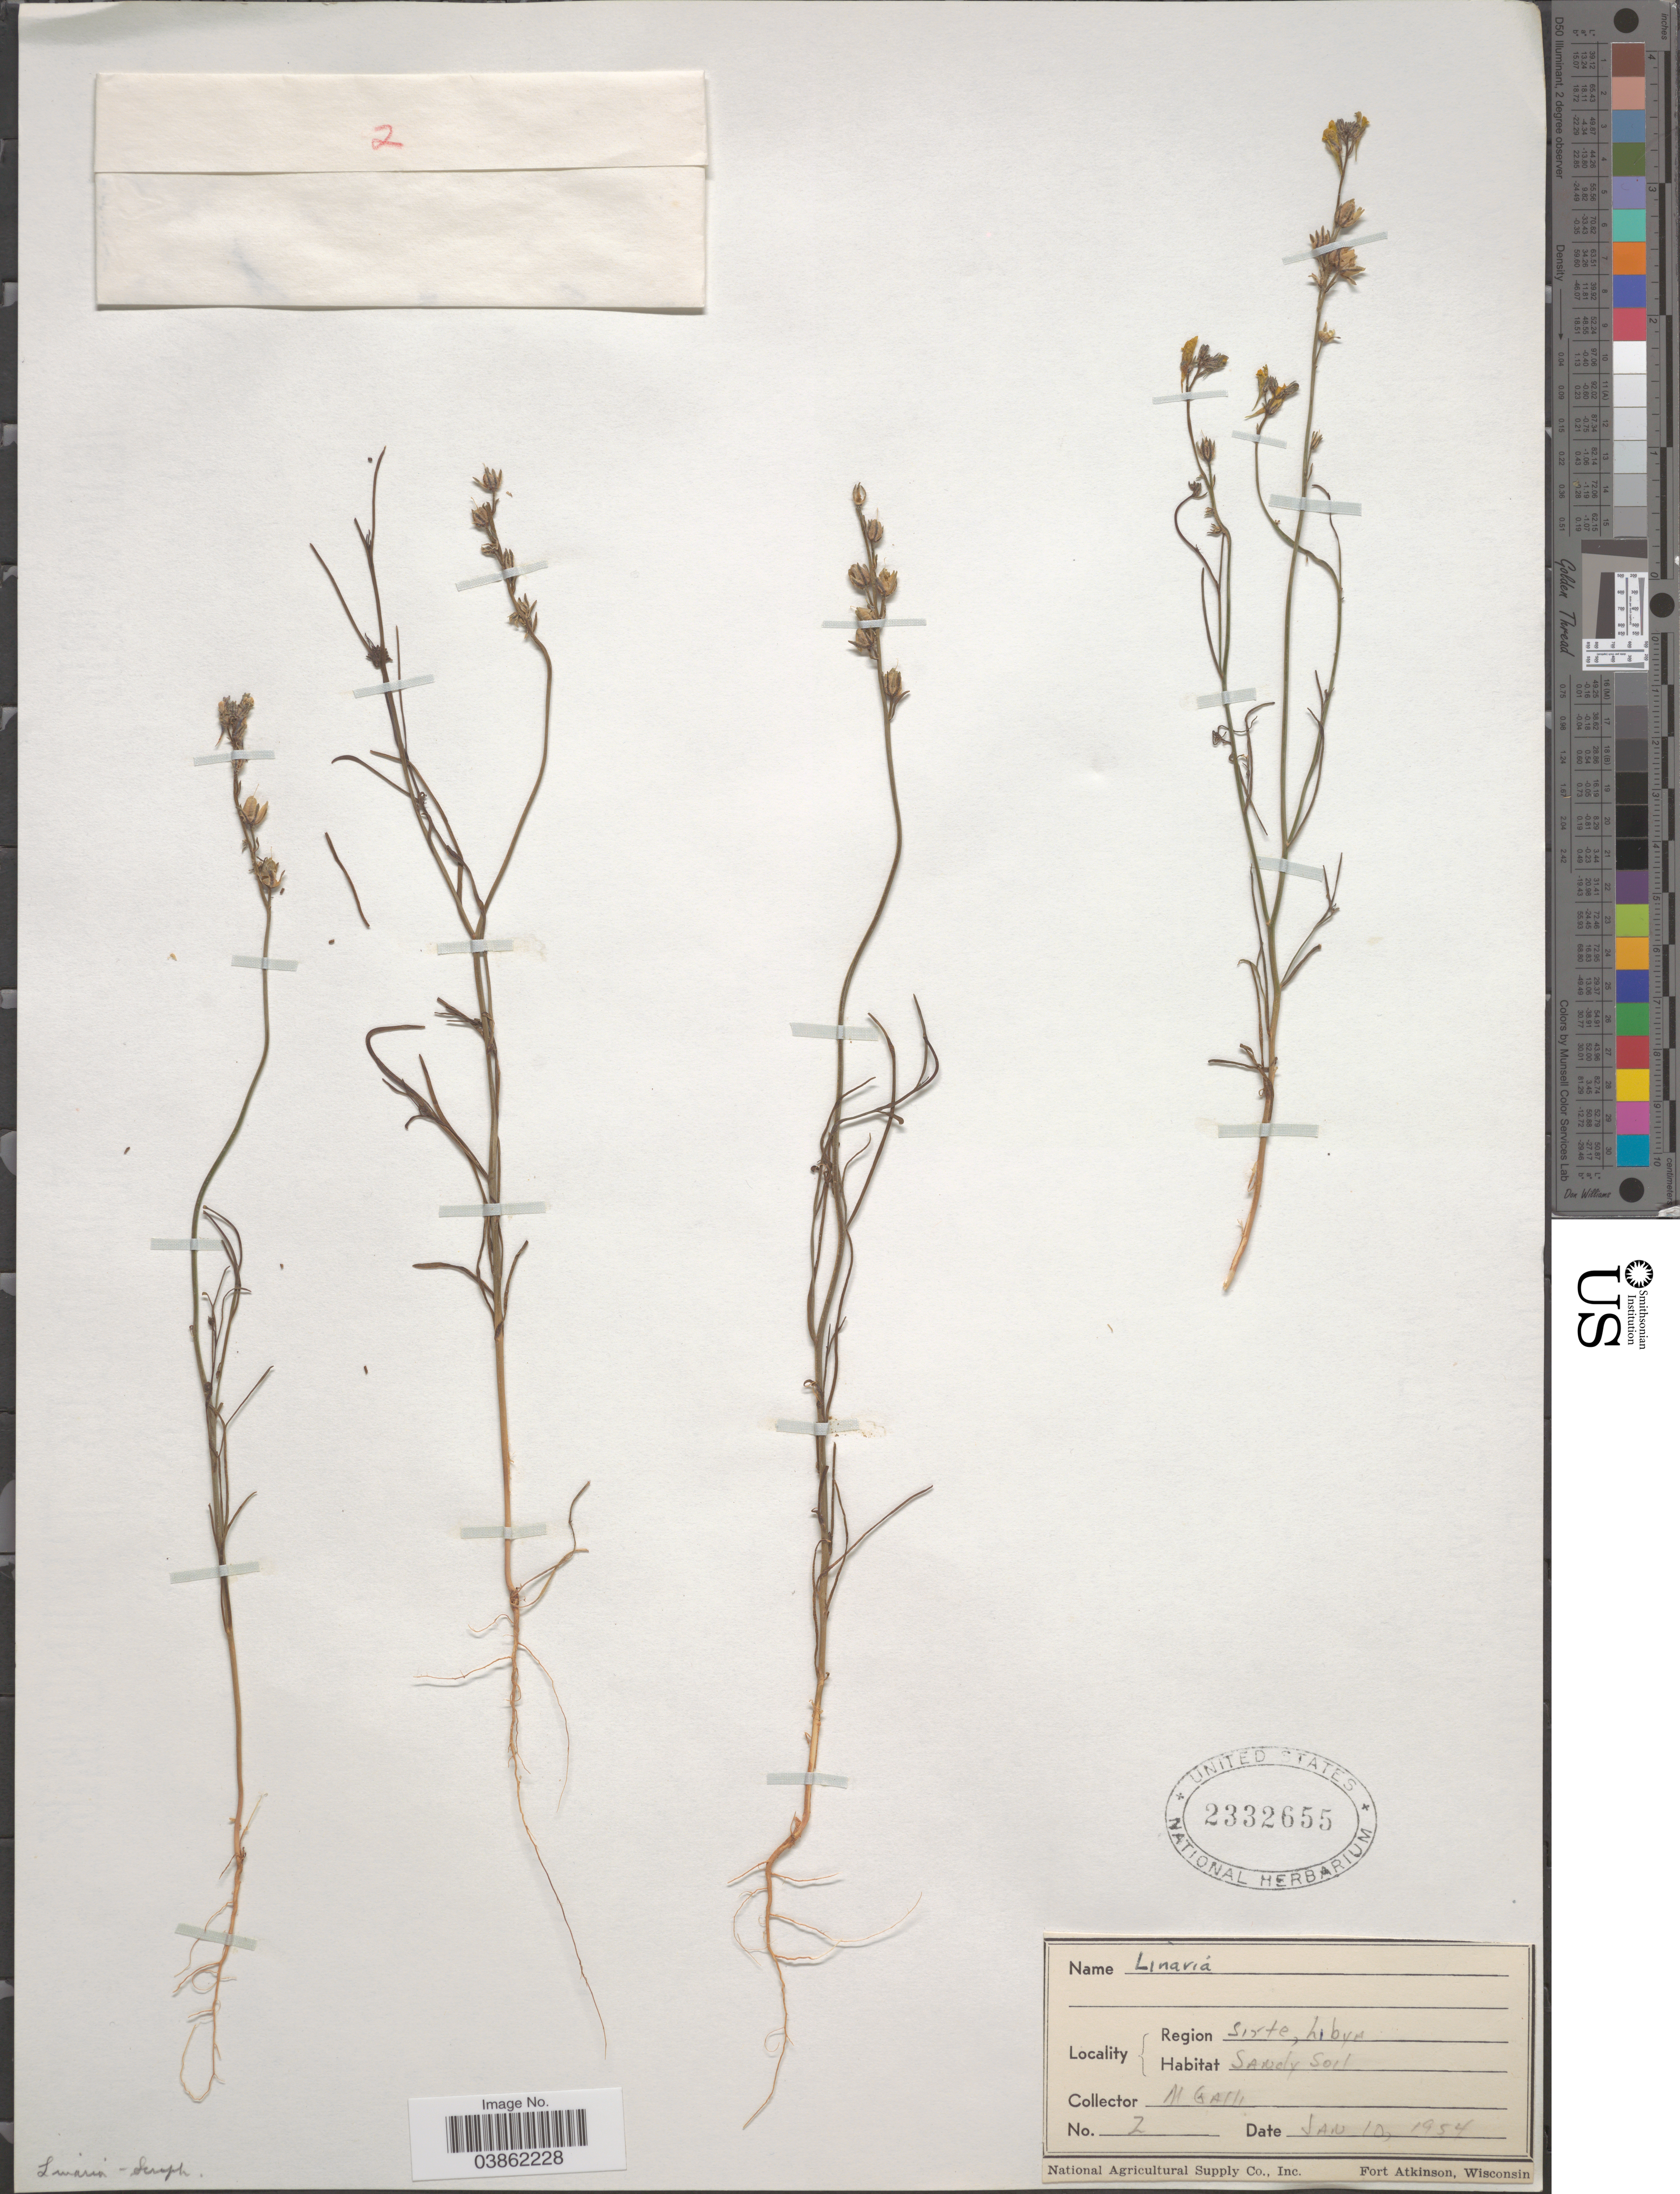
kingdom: Plantae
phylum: Tracheophyta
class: Magnoliopsida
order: Lamiales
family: Plantaginaceae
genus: Linaria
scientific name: Linaria sp.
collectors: M. Galli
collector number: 2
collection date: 1954-01-10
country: Libya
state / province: Surt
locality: Region Sirte.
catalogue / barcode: US 2332655